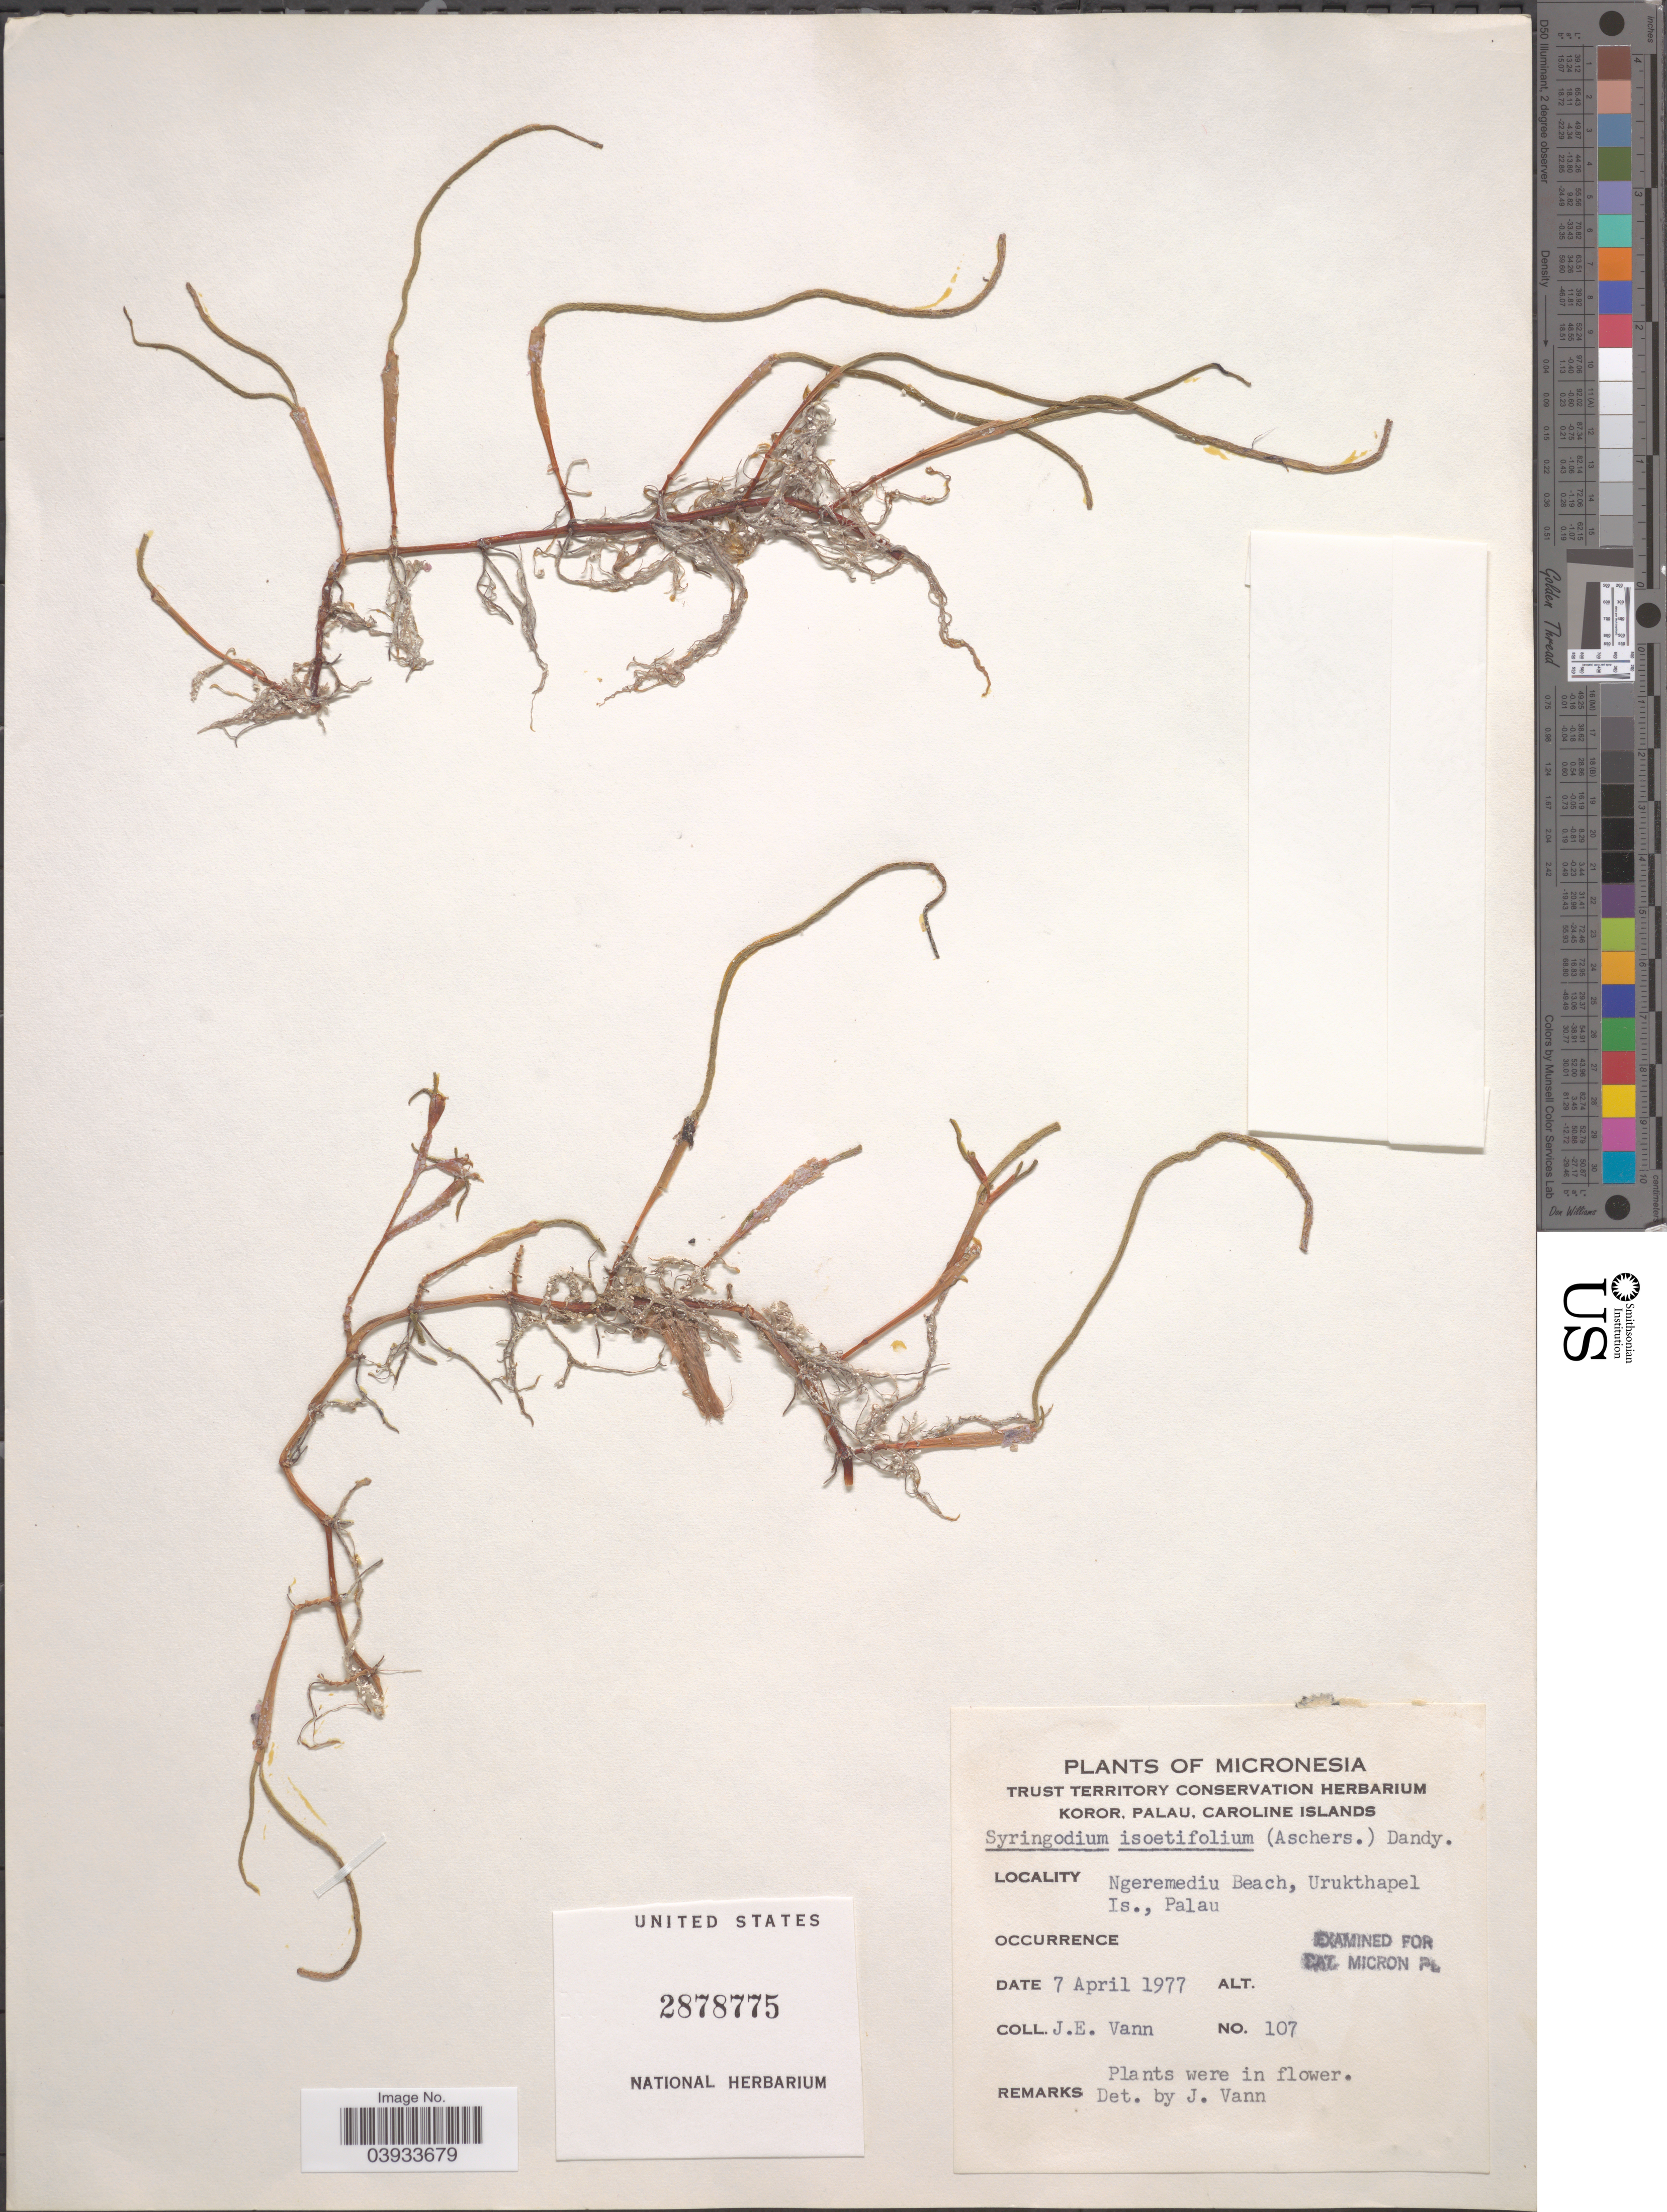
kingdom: Plantae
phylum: Tracheophyta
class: Liliopsida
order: Alismatales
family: Cymodoceaceae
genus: Syringodium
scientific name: Syringodium isoetifolium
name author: (Asch.) Dandy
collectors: J. Vann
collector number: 107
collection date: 1977-04-07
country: Palau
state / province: Koror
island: Ngeruktabel [Urukthapel]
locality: Koror, Palau, Caroline Islands. Ngeremediu Beach, Urukthapel Is.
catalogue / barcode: US 2878775